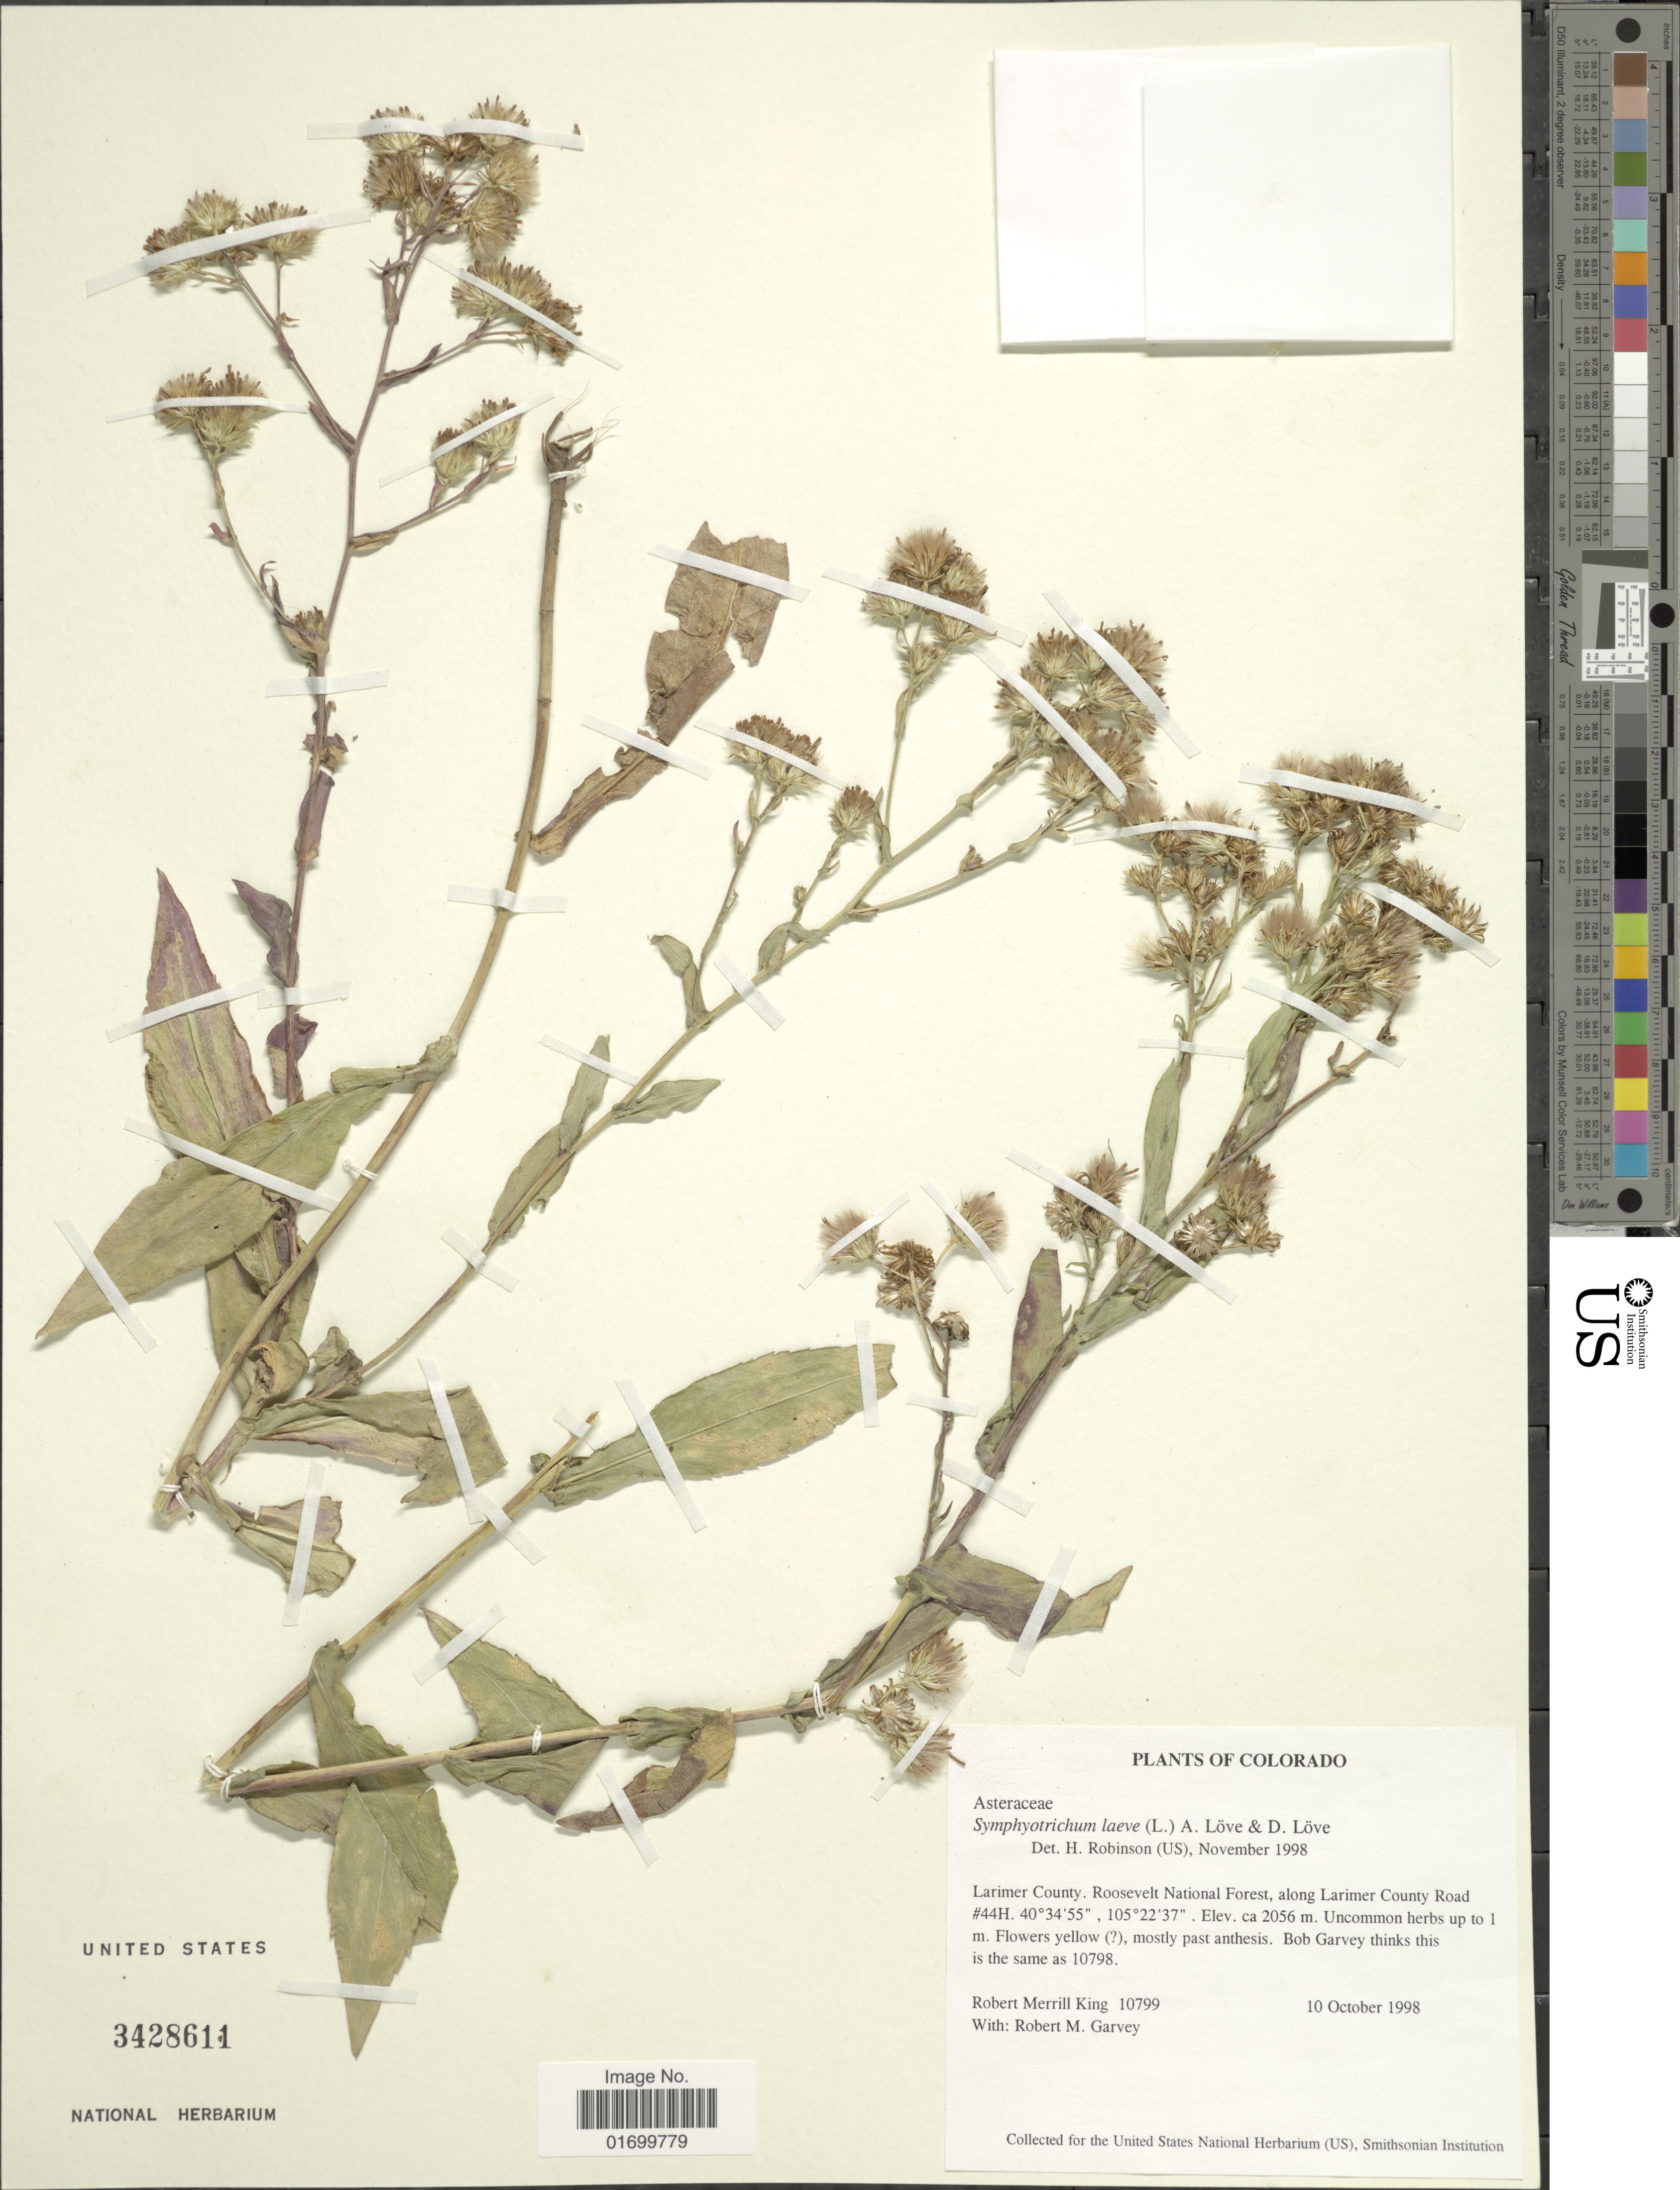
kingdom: Plantae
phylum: Tracheophyta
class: Magnoliopsida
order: Asterales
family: Asteraceae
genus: Symphyotrichum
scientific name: Symphyotrichum laeve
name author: (L.) Á. Löve & D. Löve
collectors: R. M. King & R. Garvey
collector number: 10799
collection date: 1998-10-10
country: United States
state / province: Colorado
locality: Larimer County. Roosevelt National Forest, along Larimer County Road #44H.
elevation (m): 2056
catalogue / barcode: US 3428611